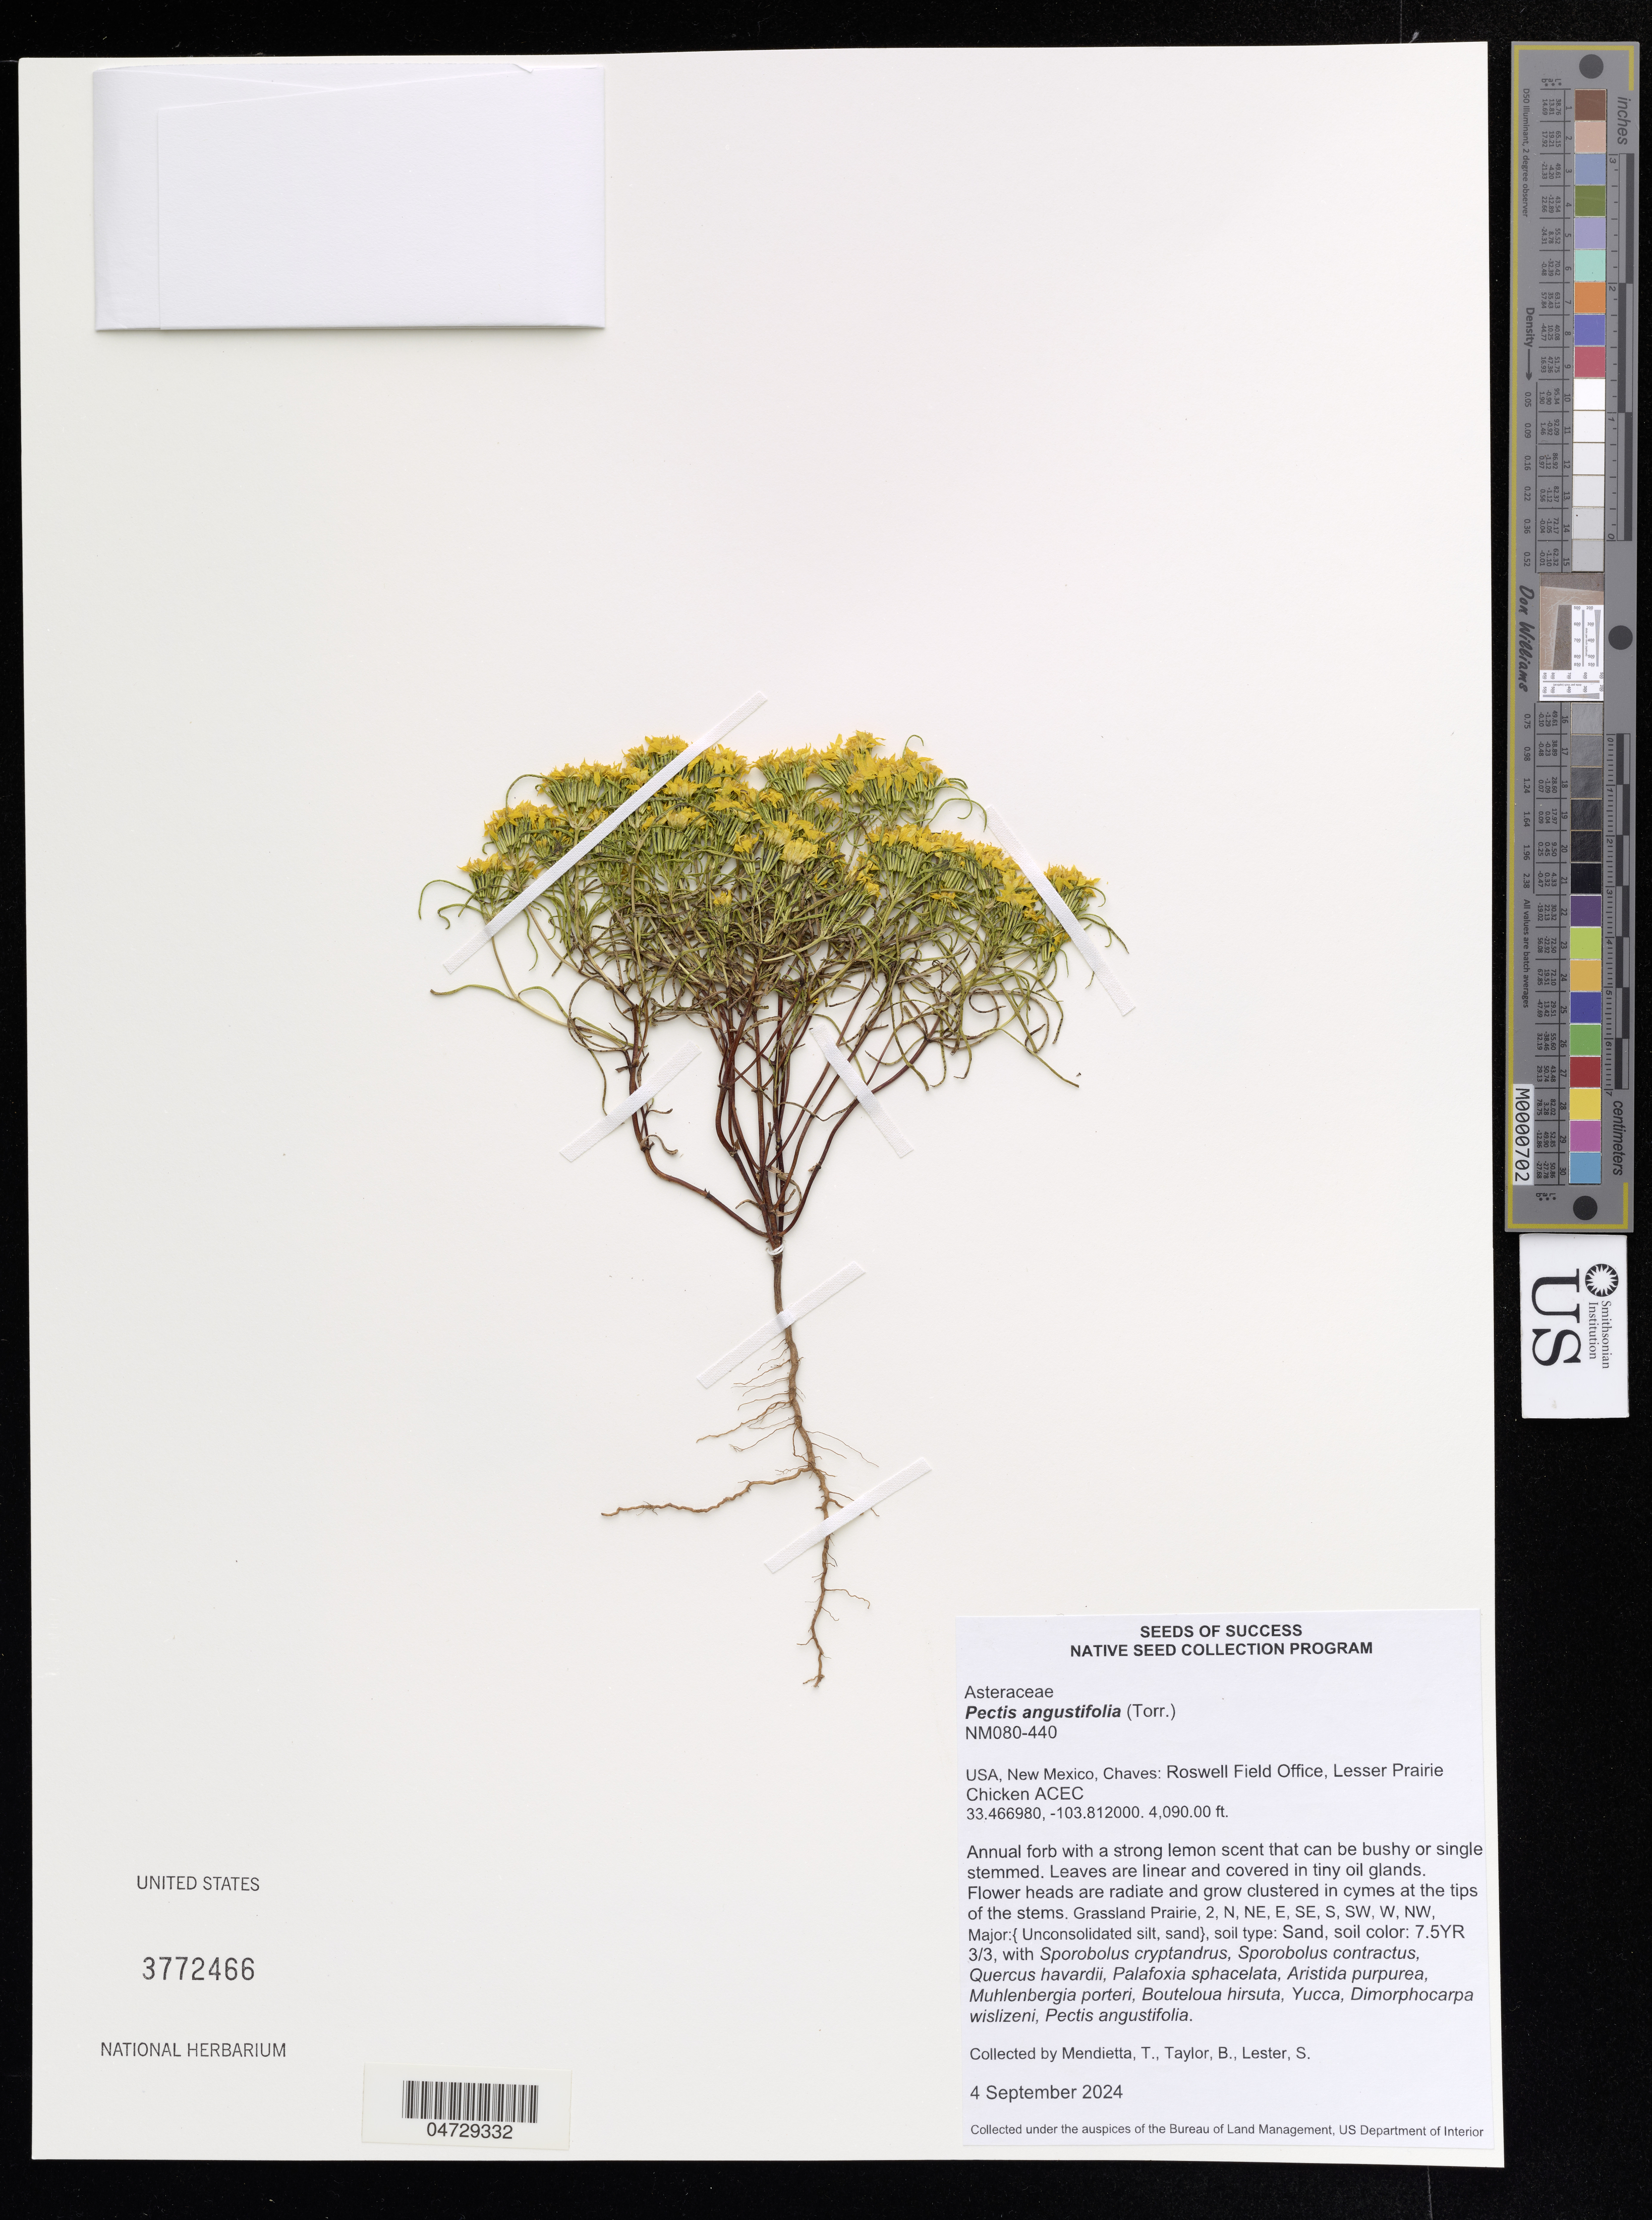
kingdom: Plantae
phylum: Tracheophyta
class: Magnoliopsida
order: Asterales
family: Asteraceae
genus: Pectis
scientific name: Pectis angustifolia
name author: Torr.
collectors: T. Mendietta, B. Taylor & S. Lester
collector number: NM080-440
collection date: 2024-09-04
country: United States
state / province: New Mexico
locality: Chaves: Roswell Field Office, Lesser Prairie Chicken ACEC.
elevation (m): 1246.63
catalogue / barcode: US 3772466